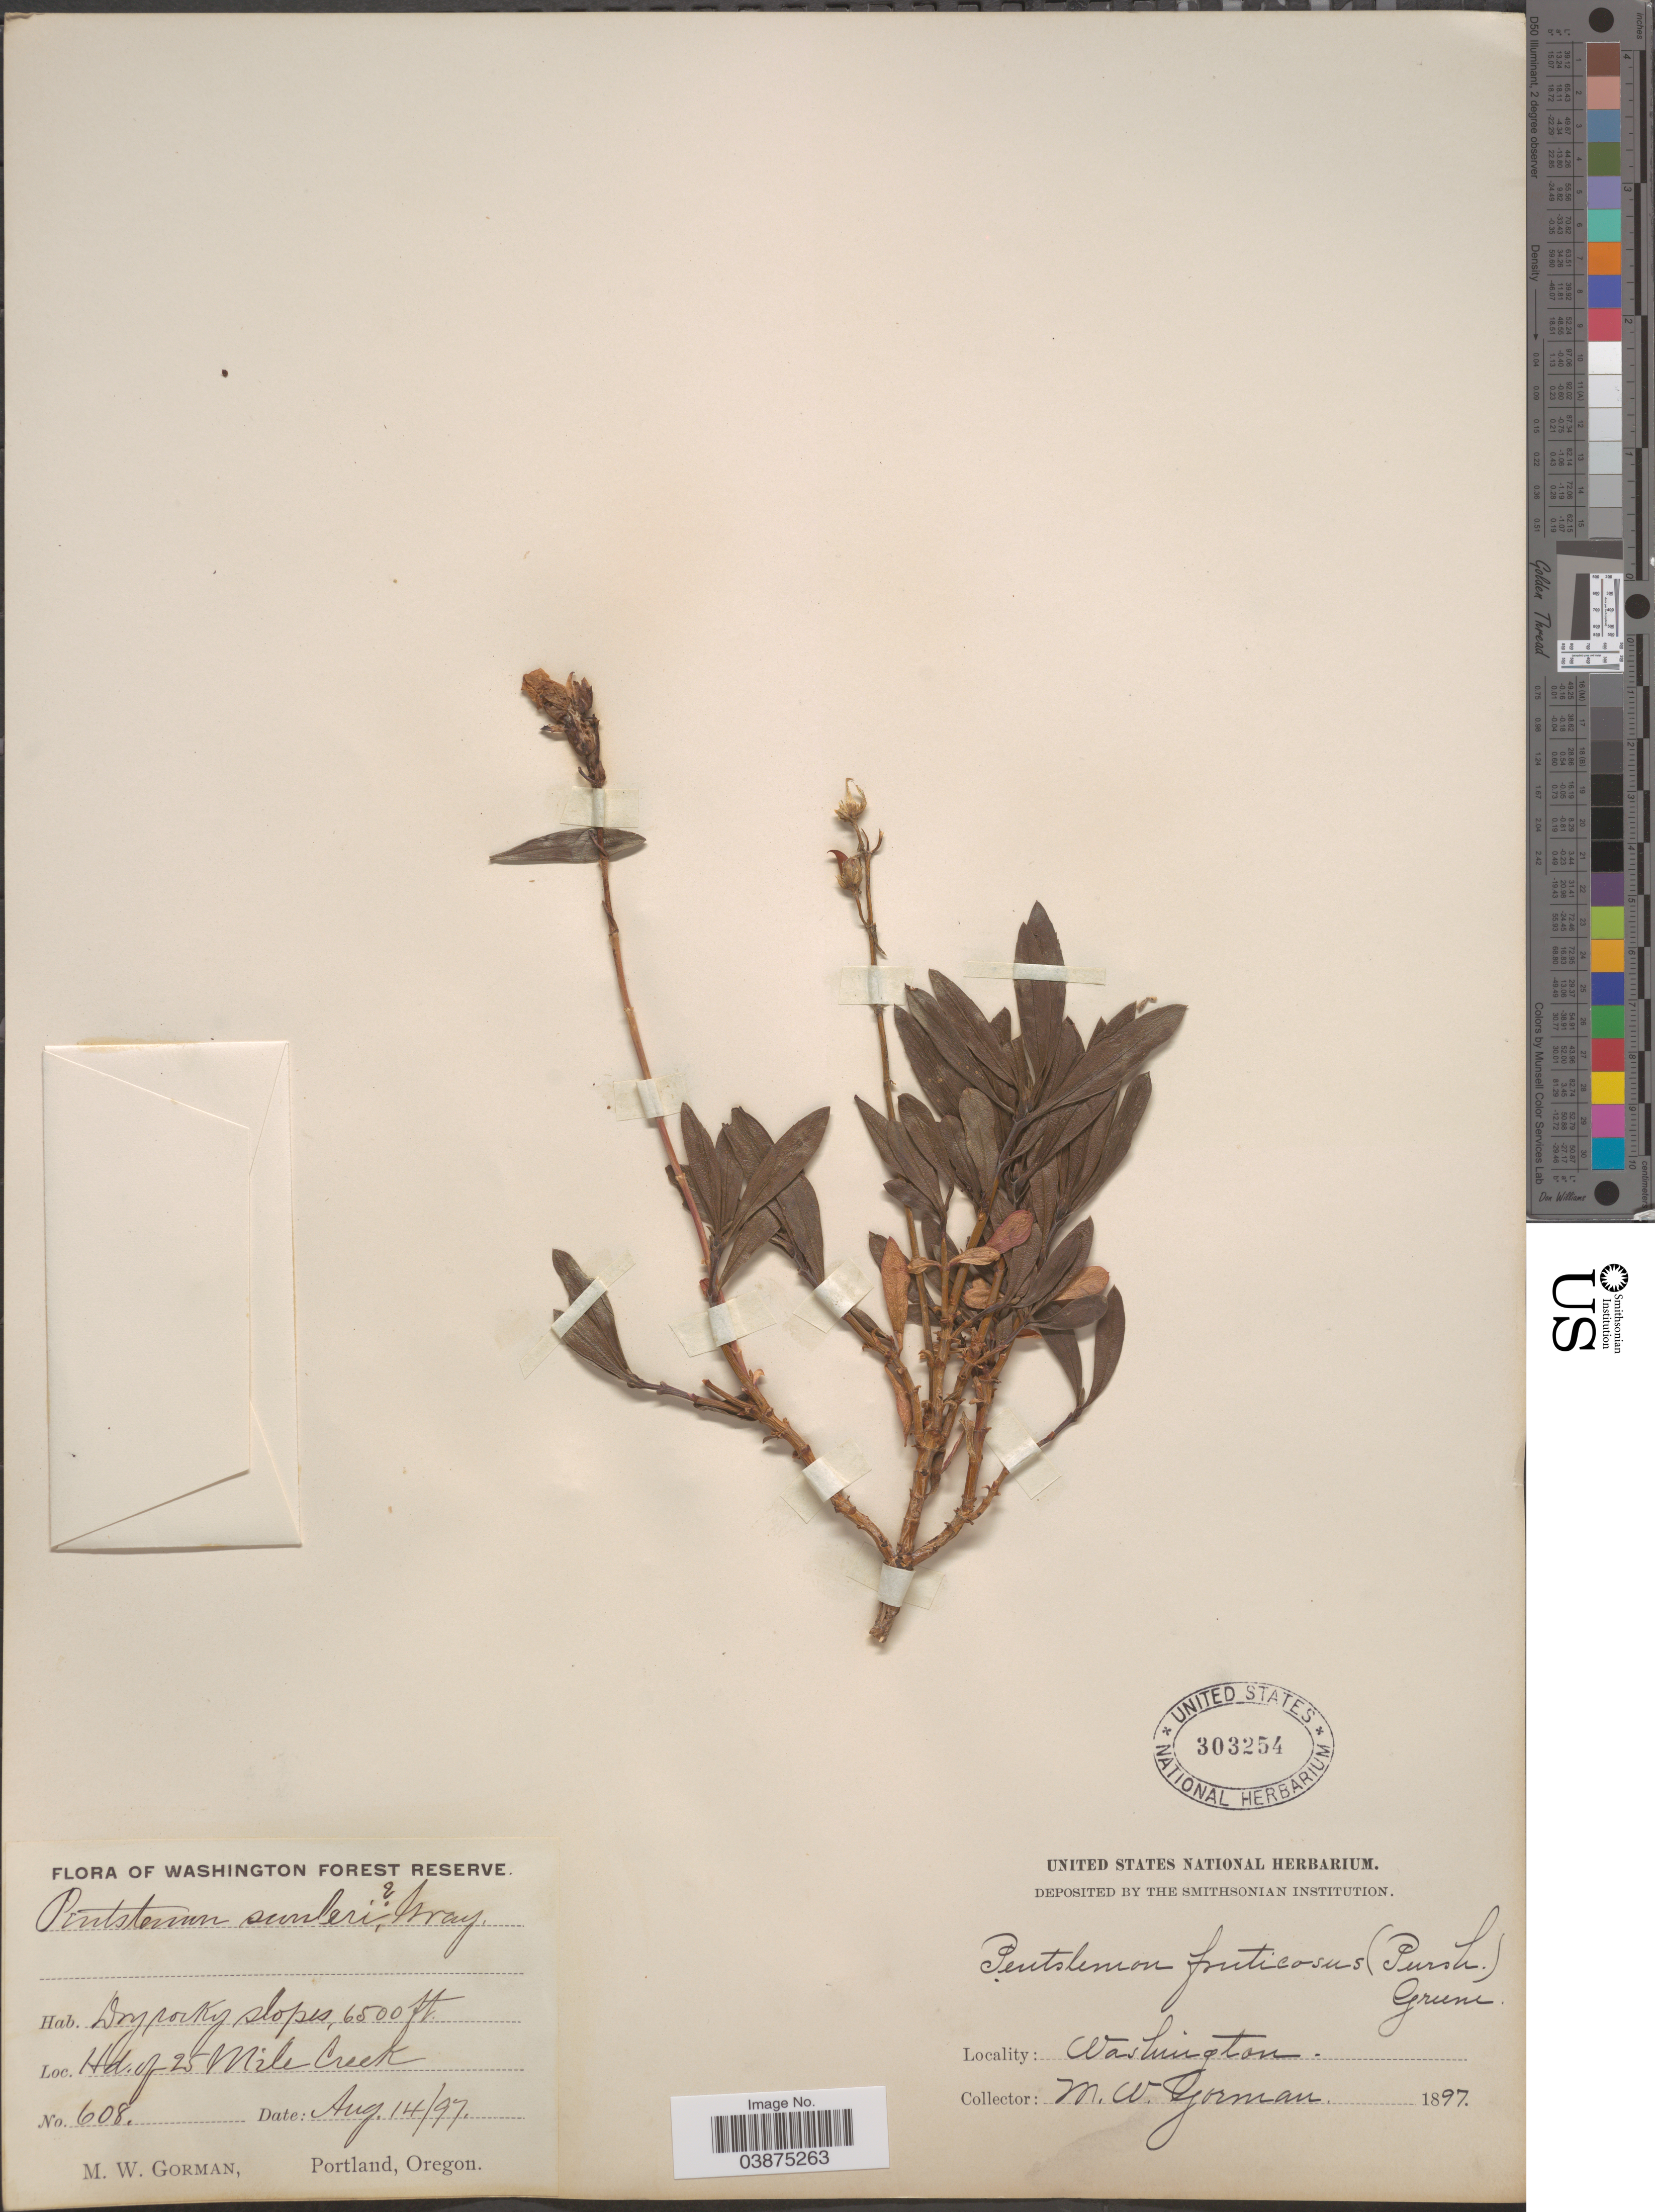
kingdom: Plantae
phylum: Tracheophyta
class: Magnoliopsida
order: Lamiales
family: Plantaginaceae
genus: Penstemon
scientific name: Penstemon fruticosus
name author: (Pursh) Greene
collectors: M. W. Gorman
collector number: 608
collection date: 1897-08-14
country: United States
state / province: Washington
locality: Washington Forest Reserve. Hd. of 25 Mile Creek.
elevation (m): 1981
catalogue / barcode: US 303254